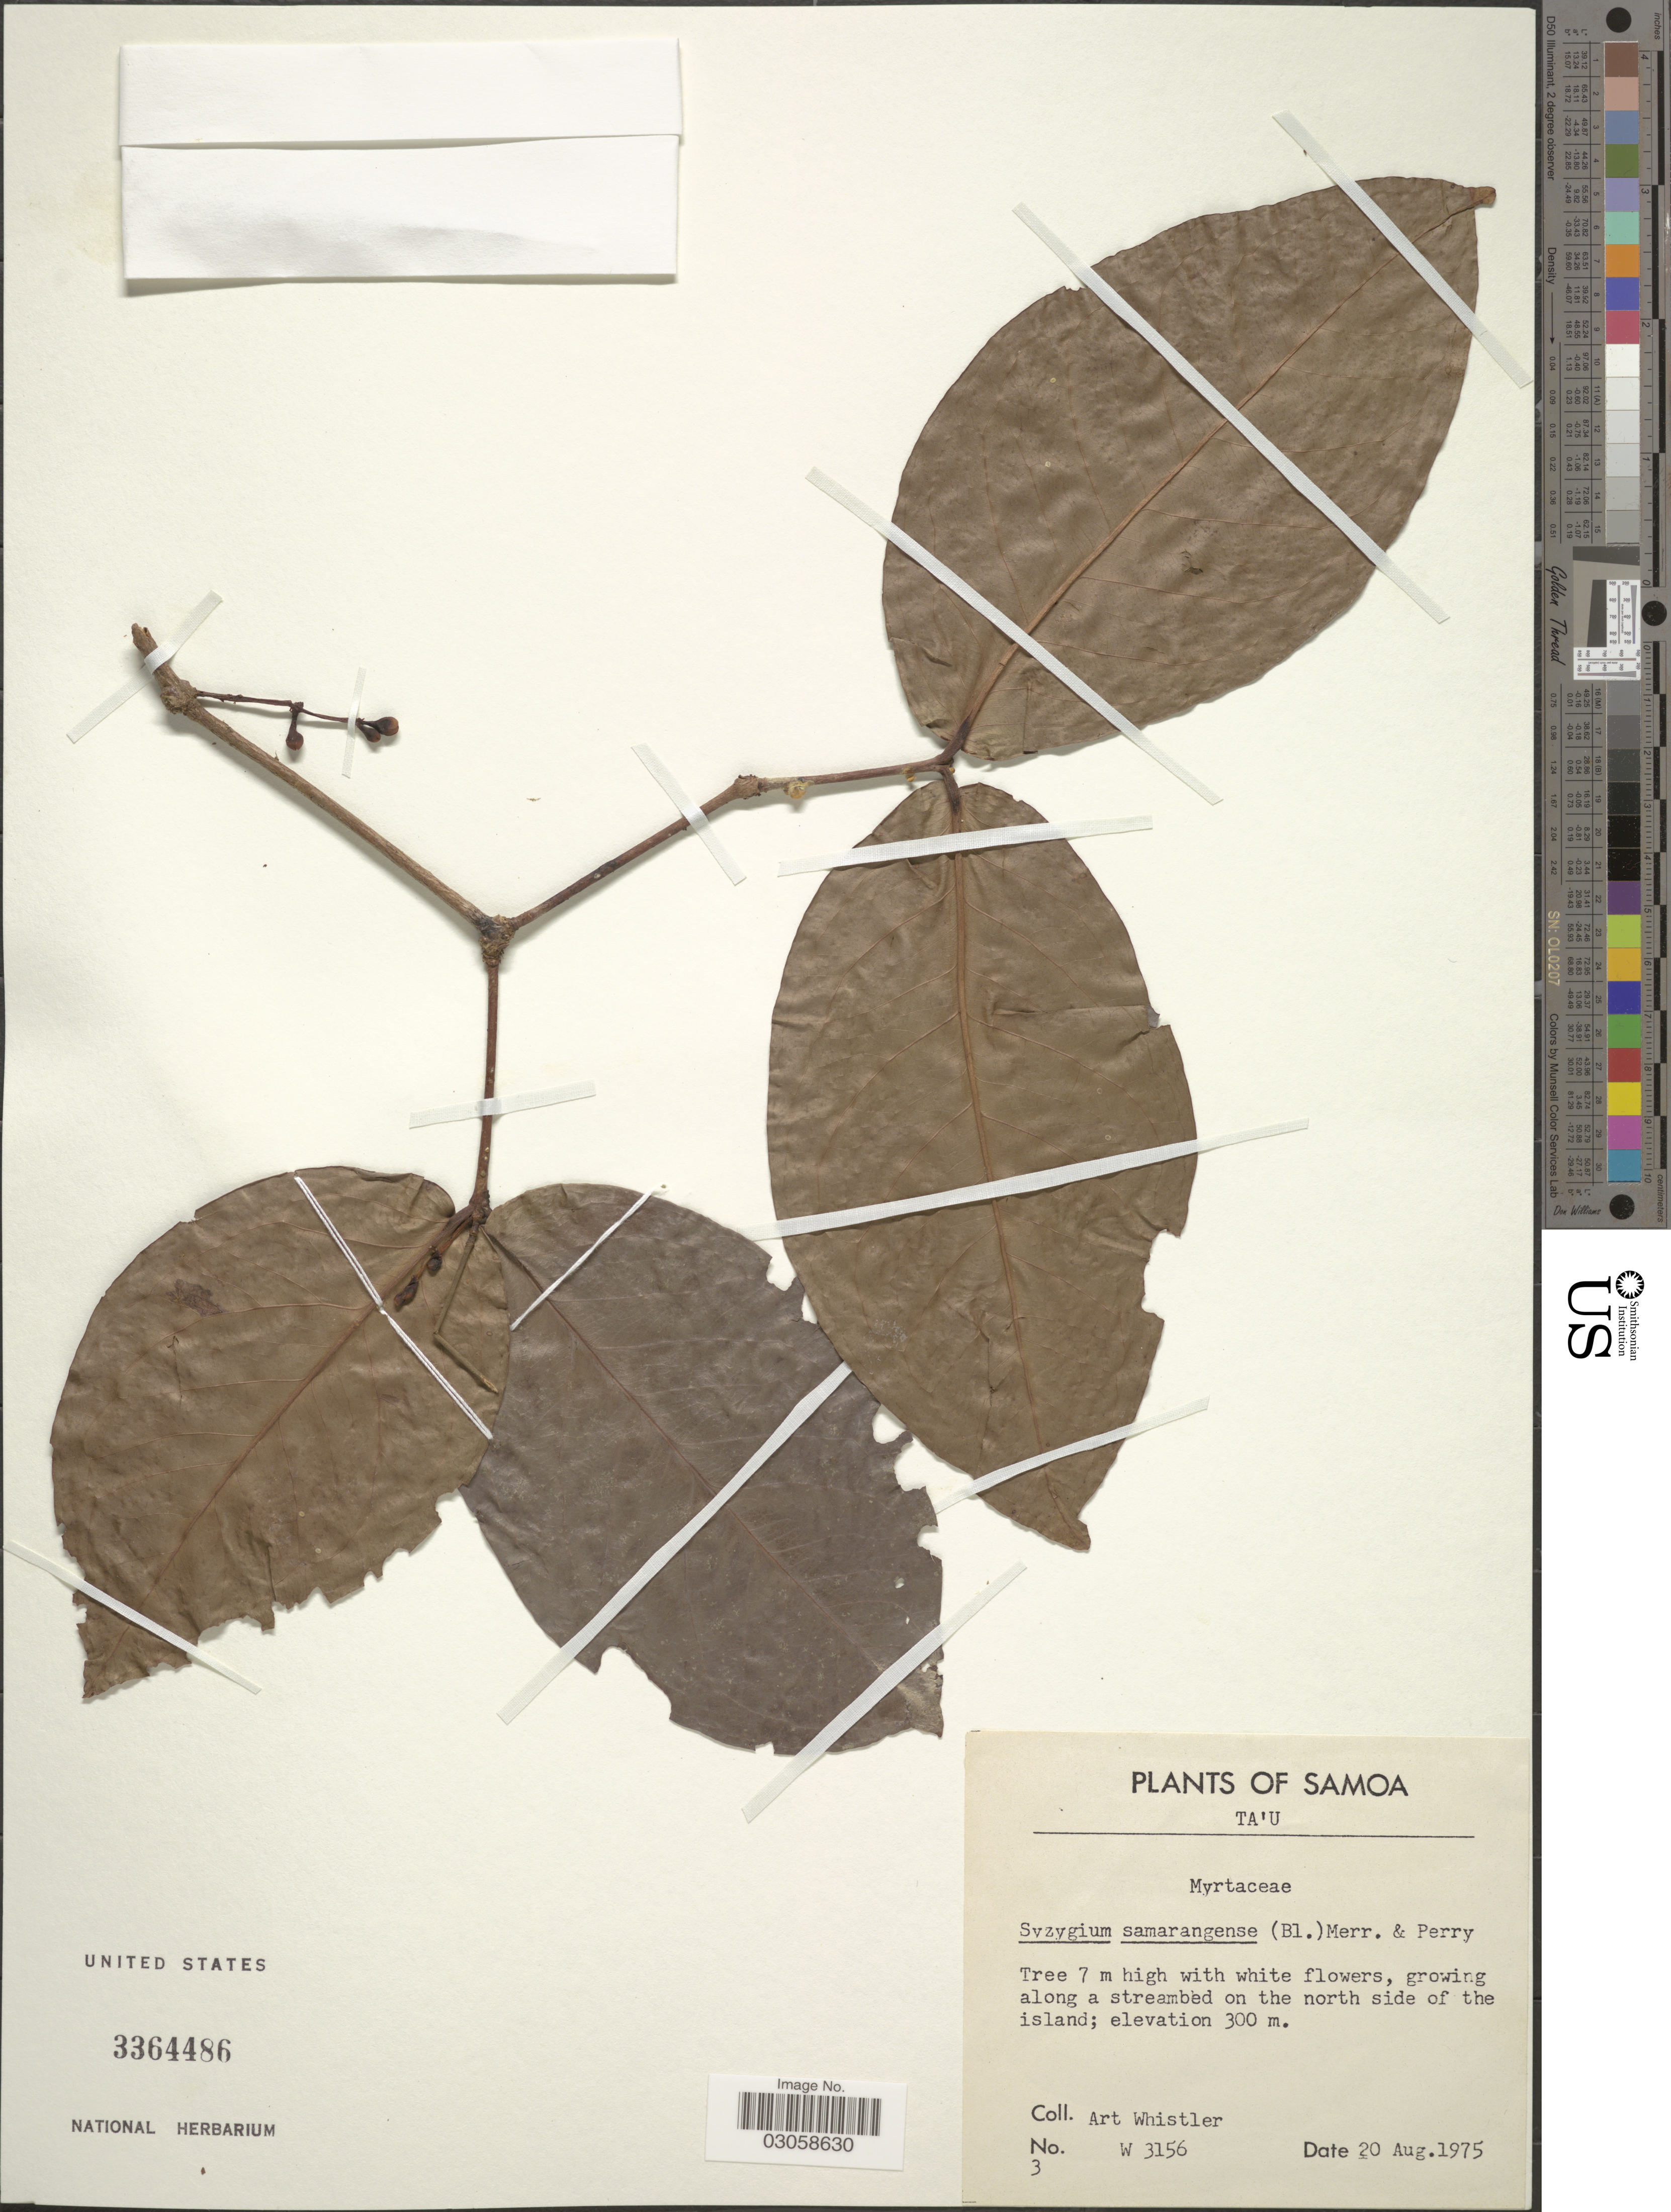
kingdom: Plantae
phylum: Tracheophyta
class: Magnoliopsida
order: Myrtales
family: Myrtaceae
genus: Syzygium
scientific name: Syzygium samarangense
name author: (Blume) Merr. & L.M. Perry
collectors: A. Whistler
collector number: W3156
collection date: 1975-08-20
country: American Samoa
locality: Samoa. Ta'u. Growing along a streambed on the north side of the island.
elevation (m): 300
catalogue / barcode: US 3364486